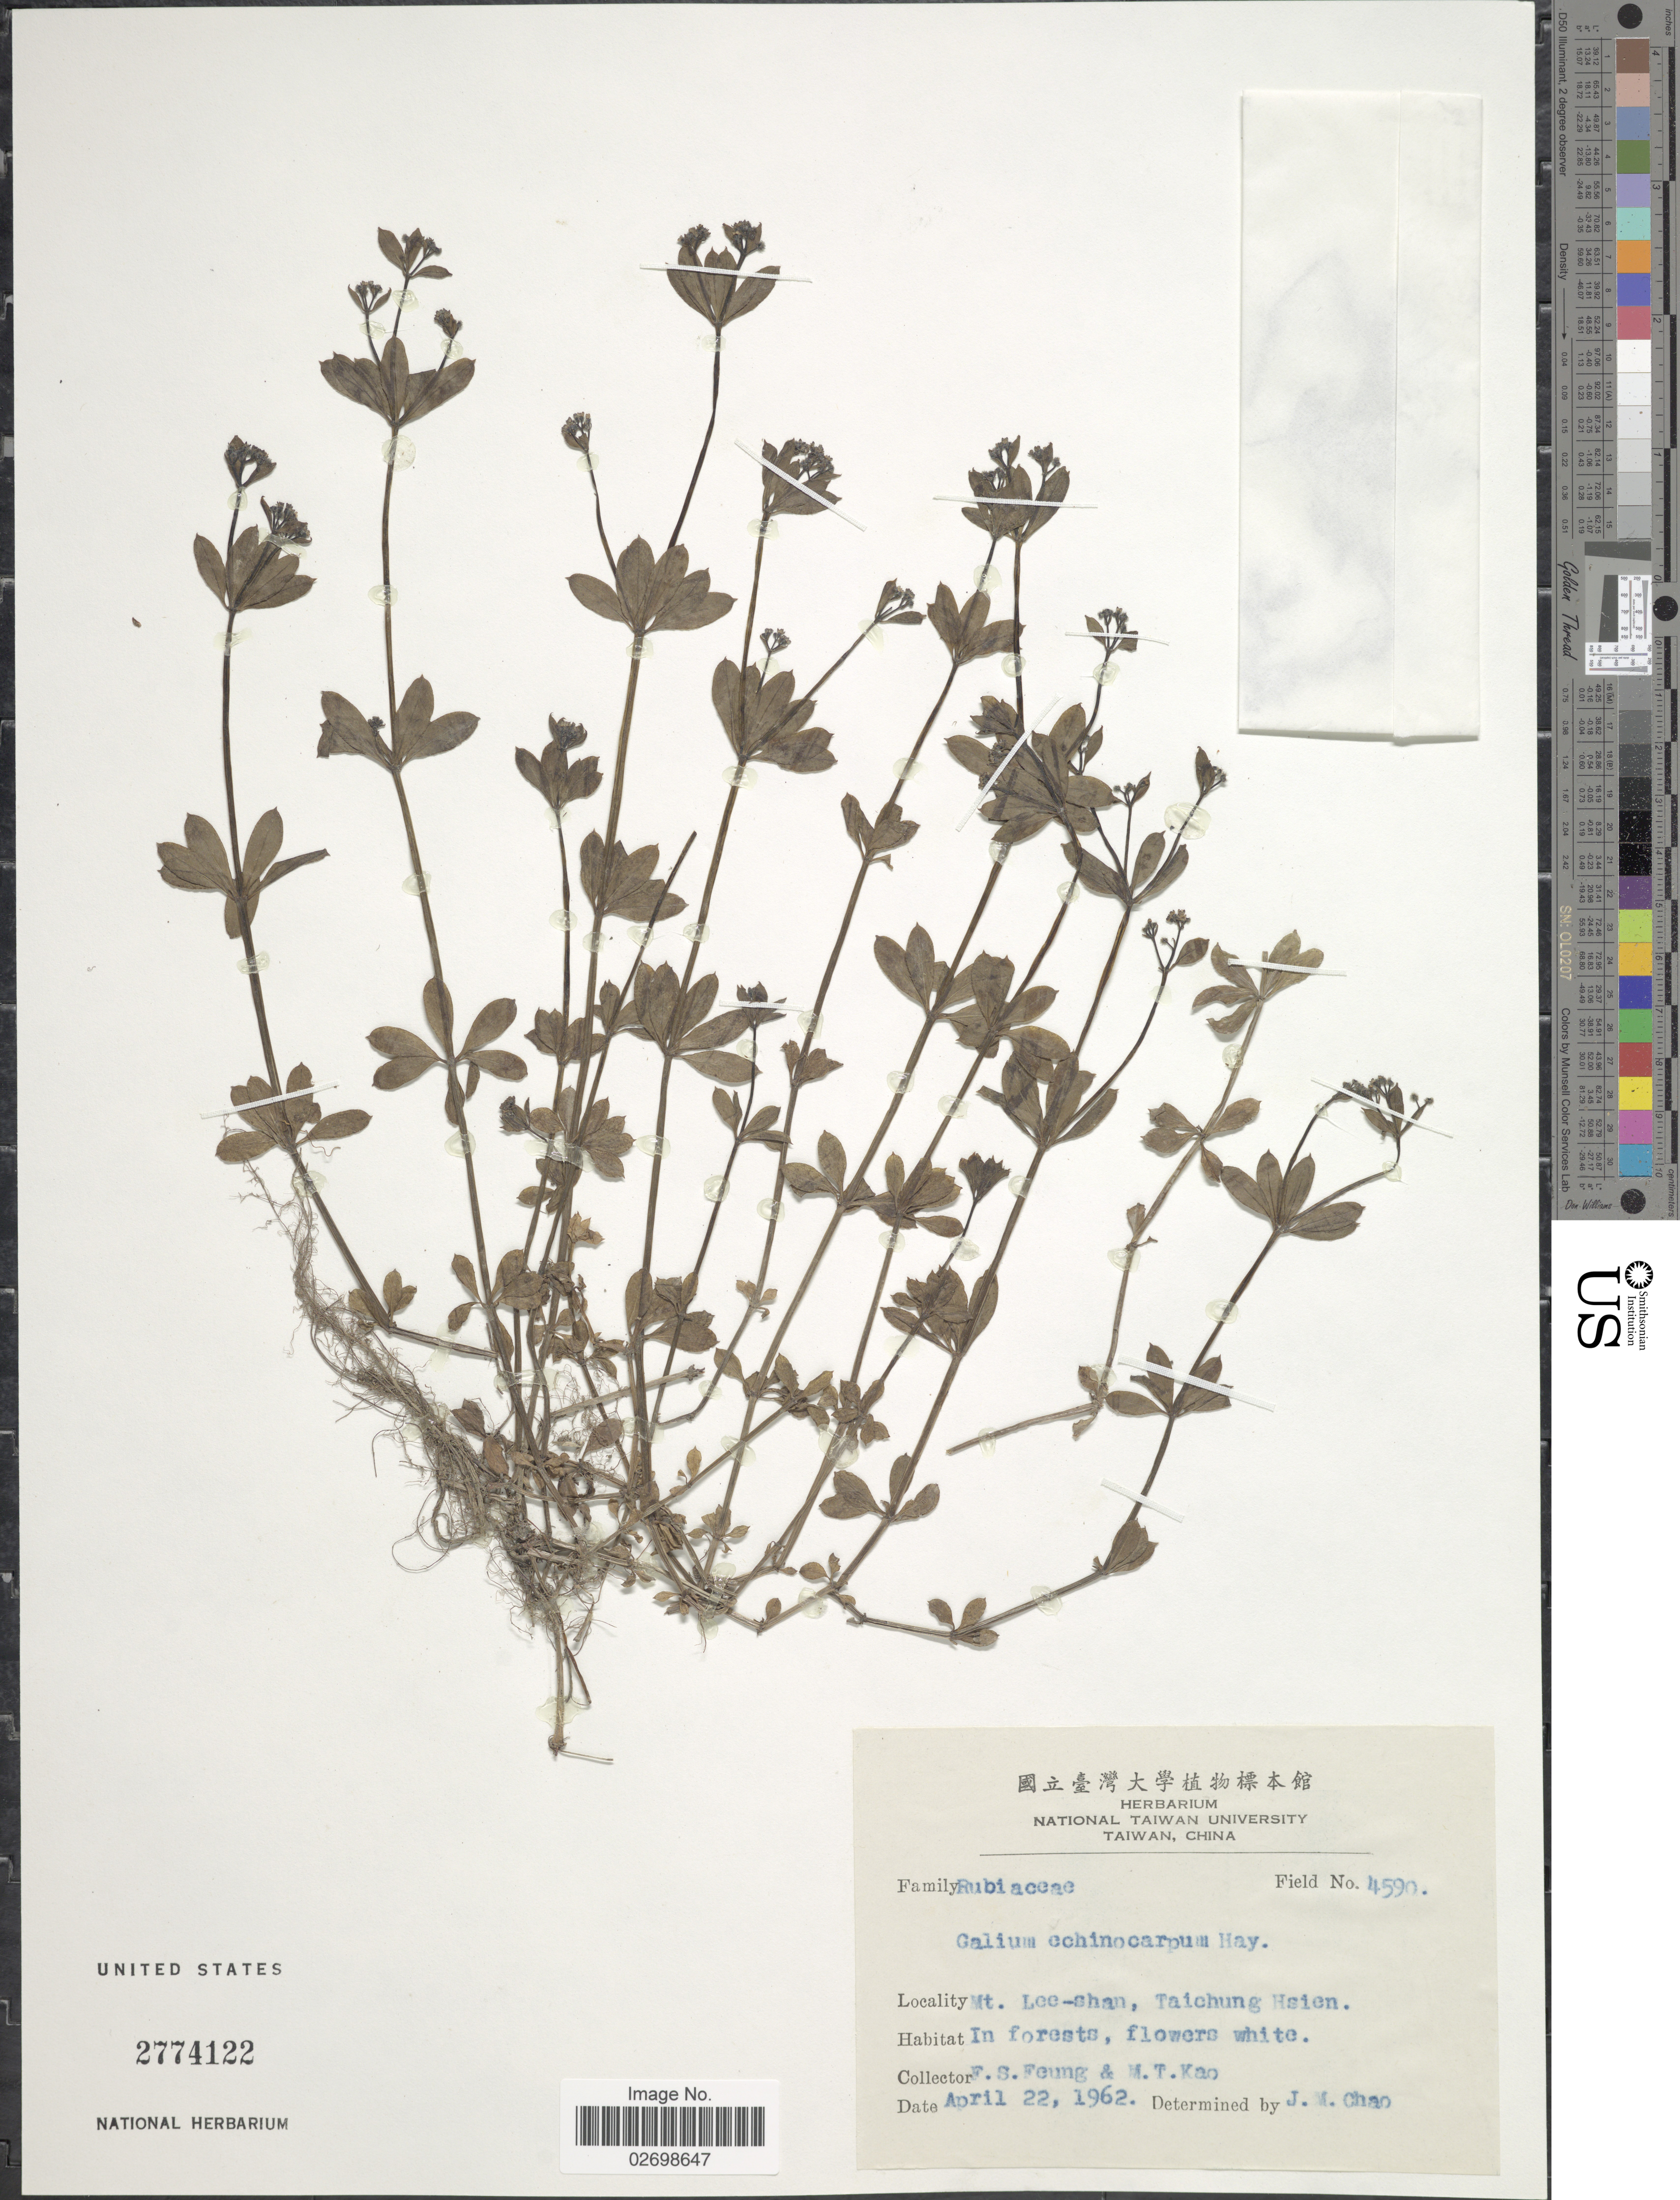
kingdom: Plantae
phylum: Tracheophyta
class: Magnoliopsida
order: Gentianales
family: Rubiaceae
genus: Galium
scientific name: Galium echinocarpum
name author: Hayata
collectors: F. Feung & M. T. Kao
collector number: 4590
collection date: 1962-04-22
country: Taiwan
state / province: Taichung City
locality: Mt. Lee-Shan, Taichung Hsien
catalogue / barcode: US 2774122